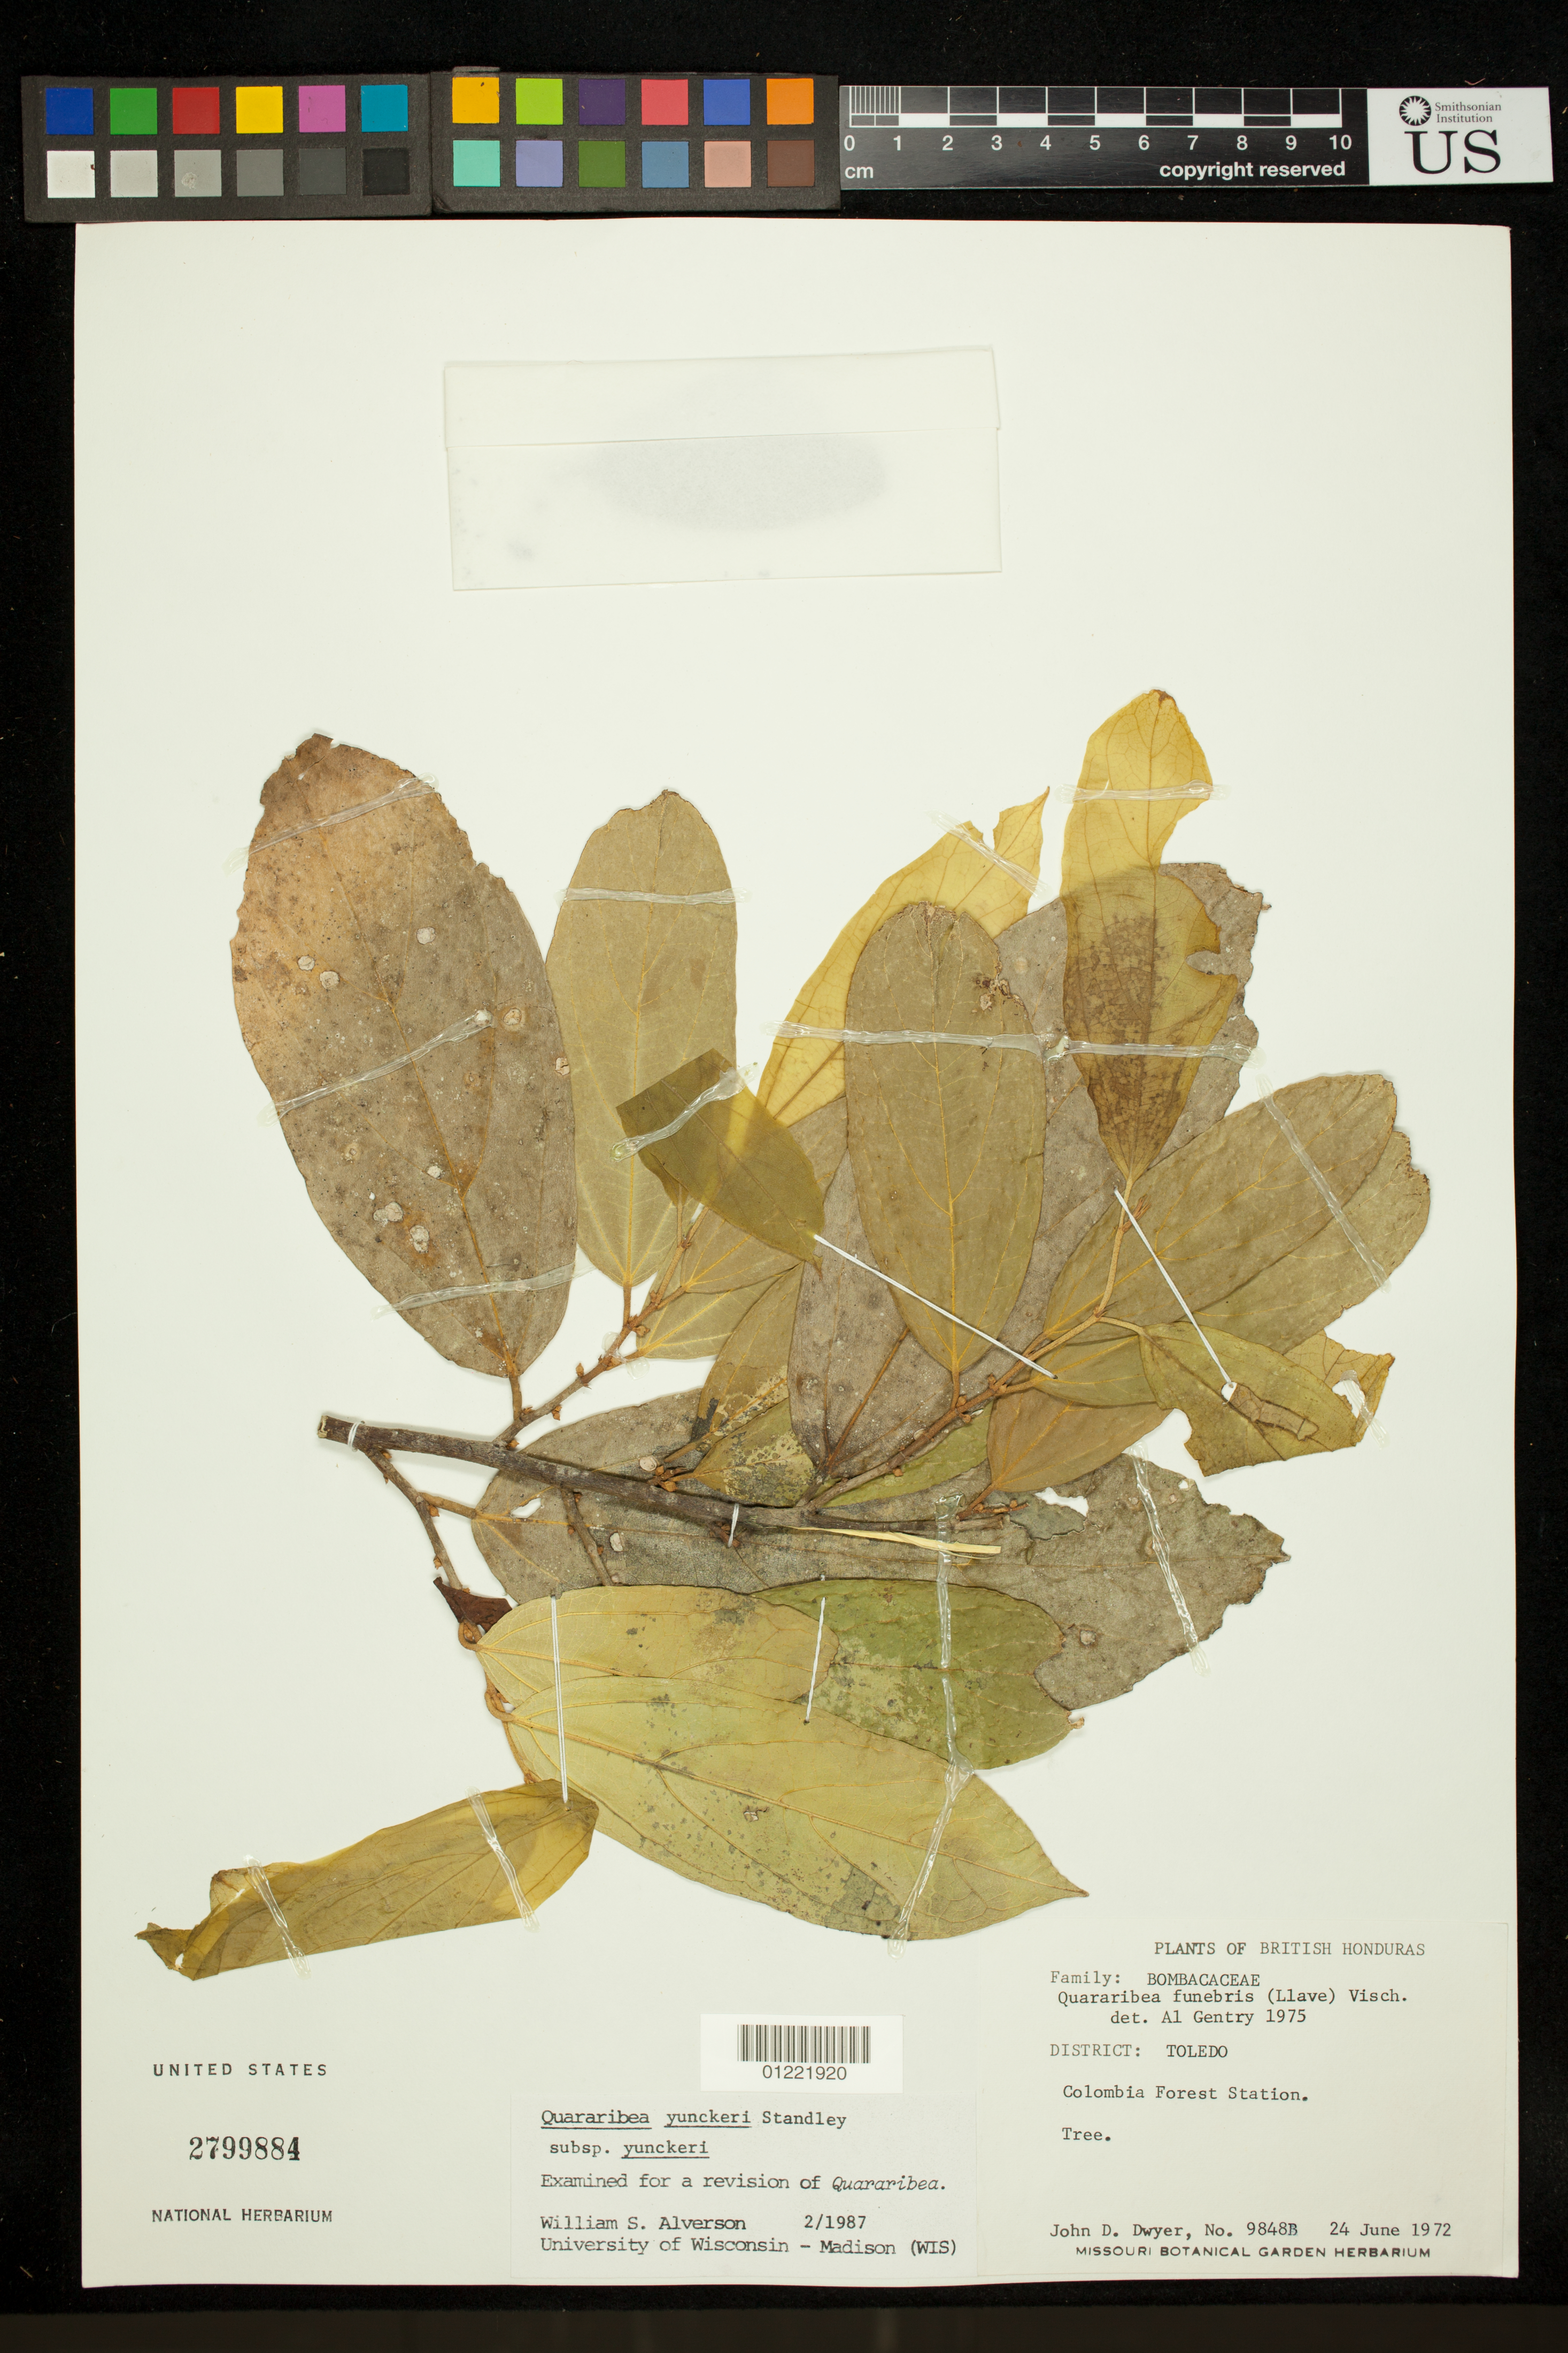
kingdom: Plantae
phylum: Tracheophyta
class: Magnoliopsida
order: Malvales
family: Malvaceae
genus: Quararibea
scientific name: Quararibea yunckeri subsp. yunckeri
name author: Standl.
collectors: J. D. Dwyer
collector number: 9848B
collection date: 1972-06-24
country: Belize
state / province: Toledo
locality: British Honduras. Colombia Forest Station.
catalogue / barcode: US 2799884